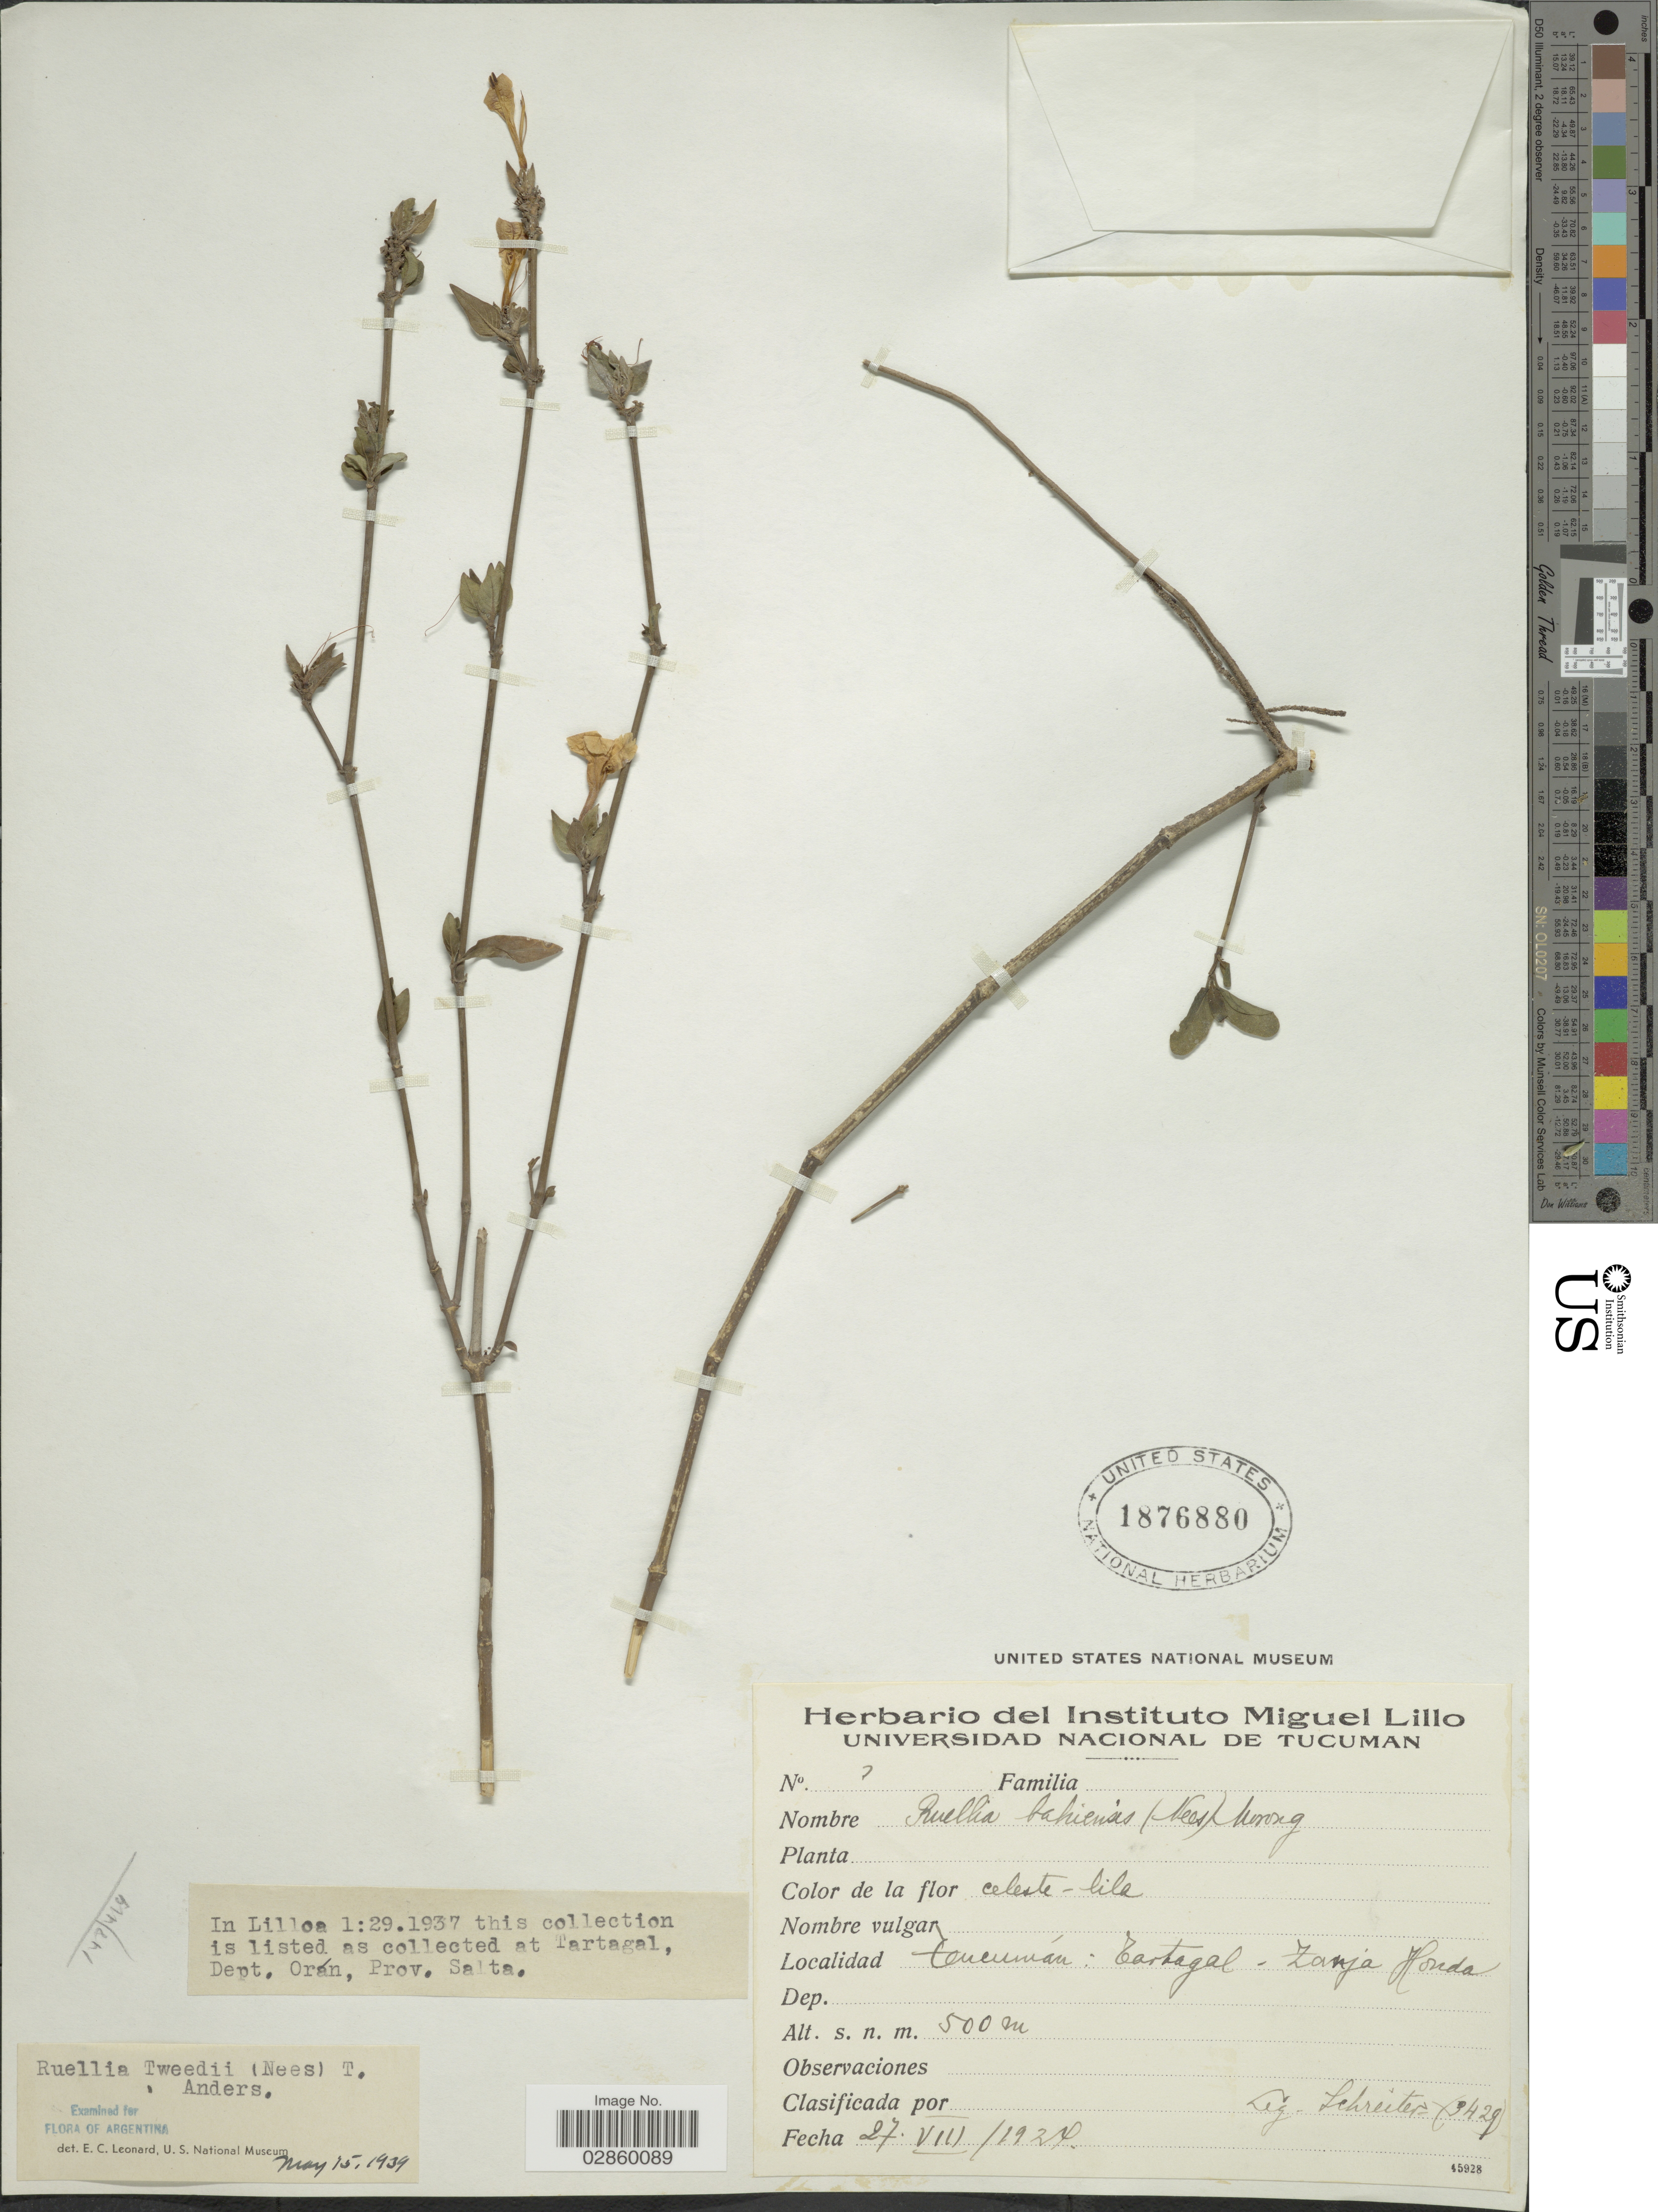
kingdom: Plantae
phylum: Tracheophyta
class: Magnoliopsida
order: Lamiales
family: Acanthaceae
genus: Ruellia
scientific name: Ruellia erythropus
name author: (Nees) Lindau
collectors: -. Schreiter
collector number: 3429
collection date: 1924-08-27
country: Argentina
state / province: Tucuman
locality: Tucumán: Tartagal - Zanja Honda.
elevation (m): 500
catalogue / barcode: US 1876880